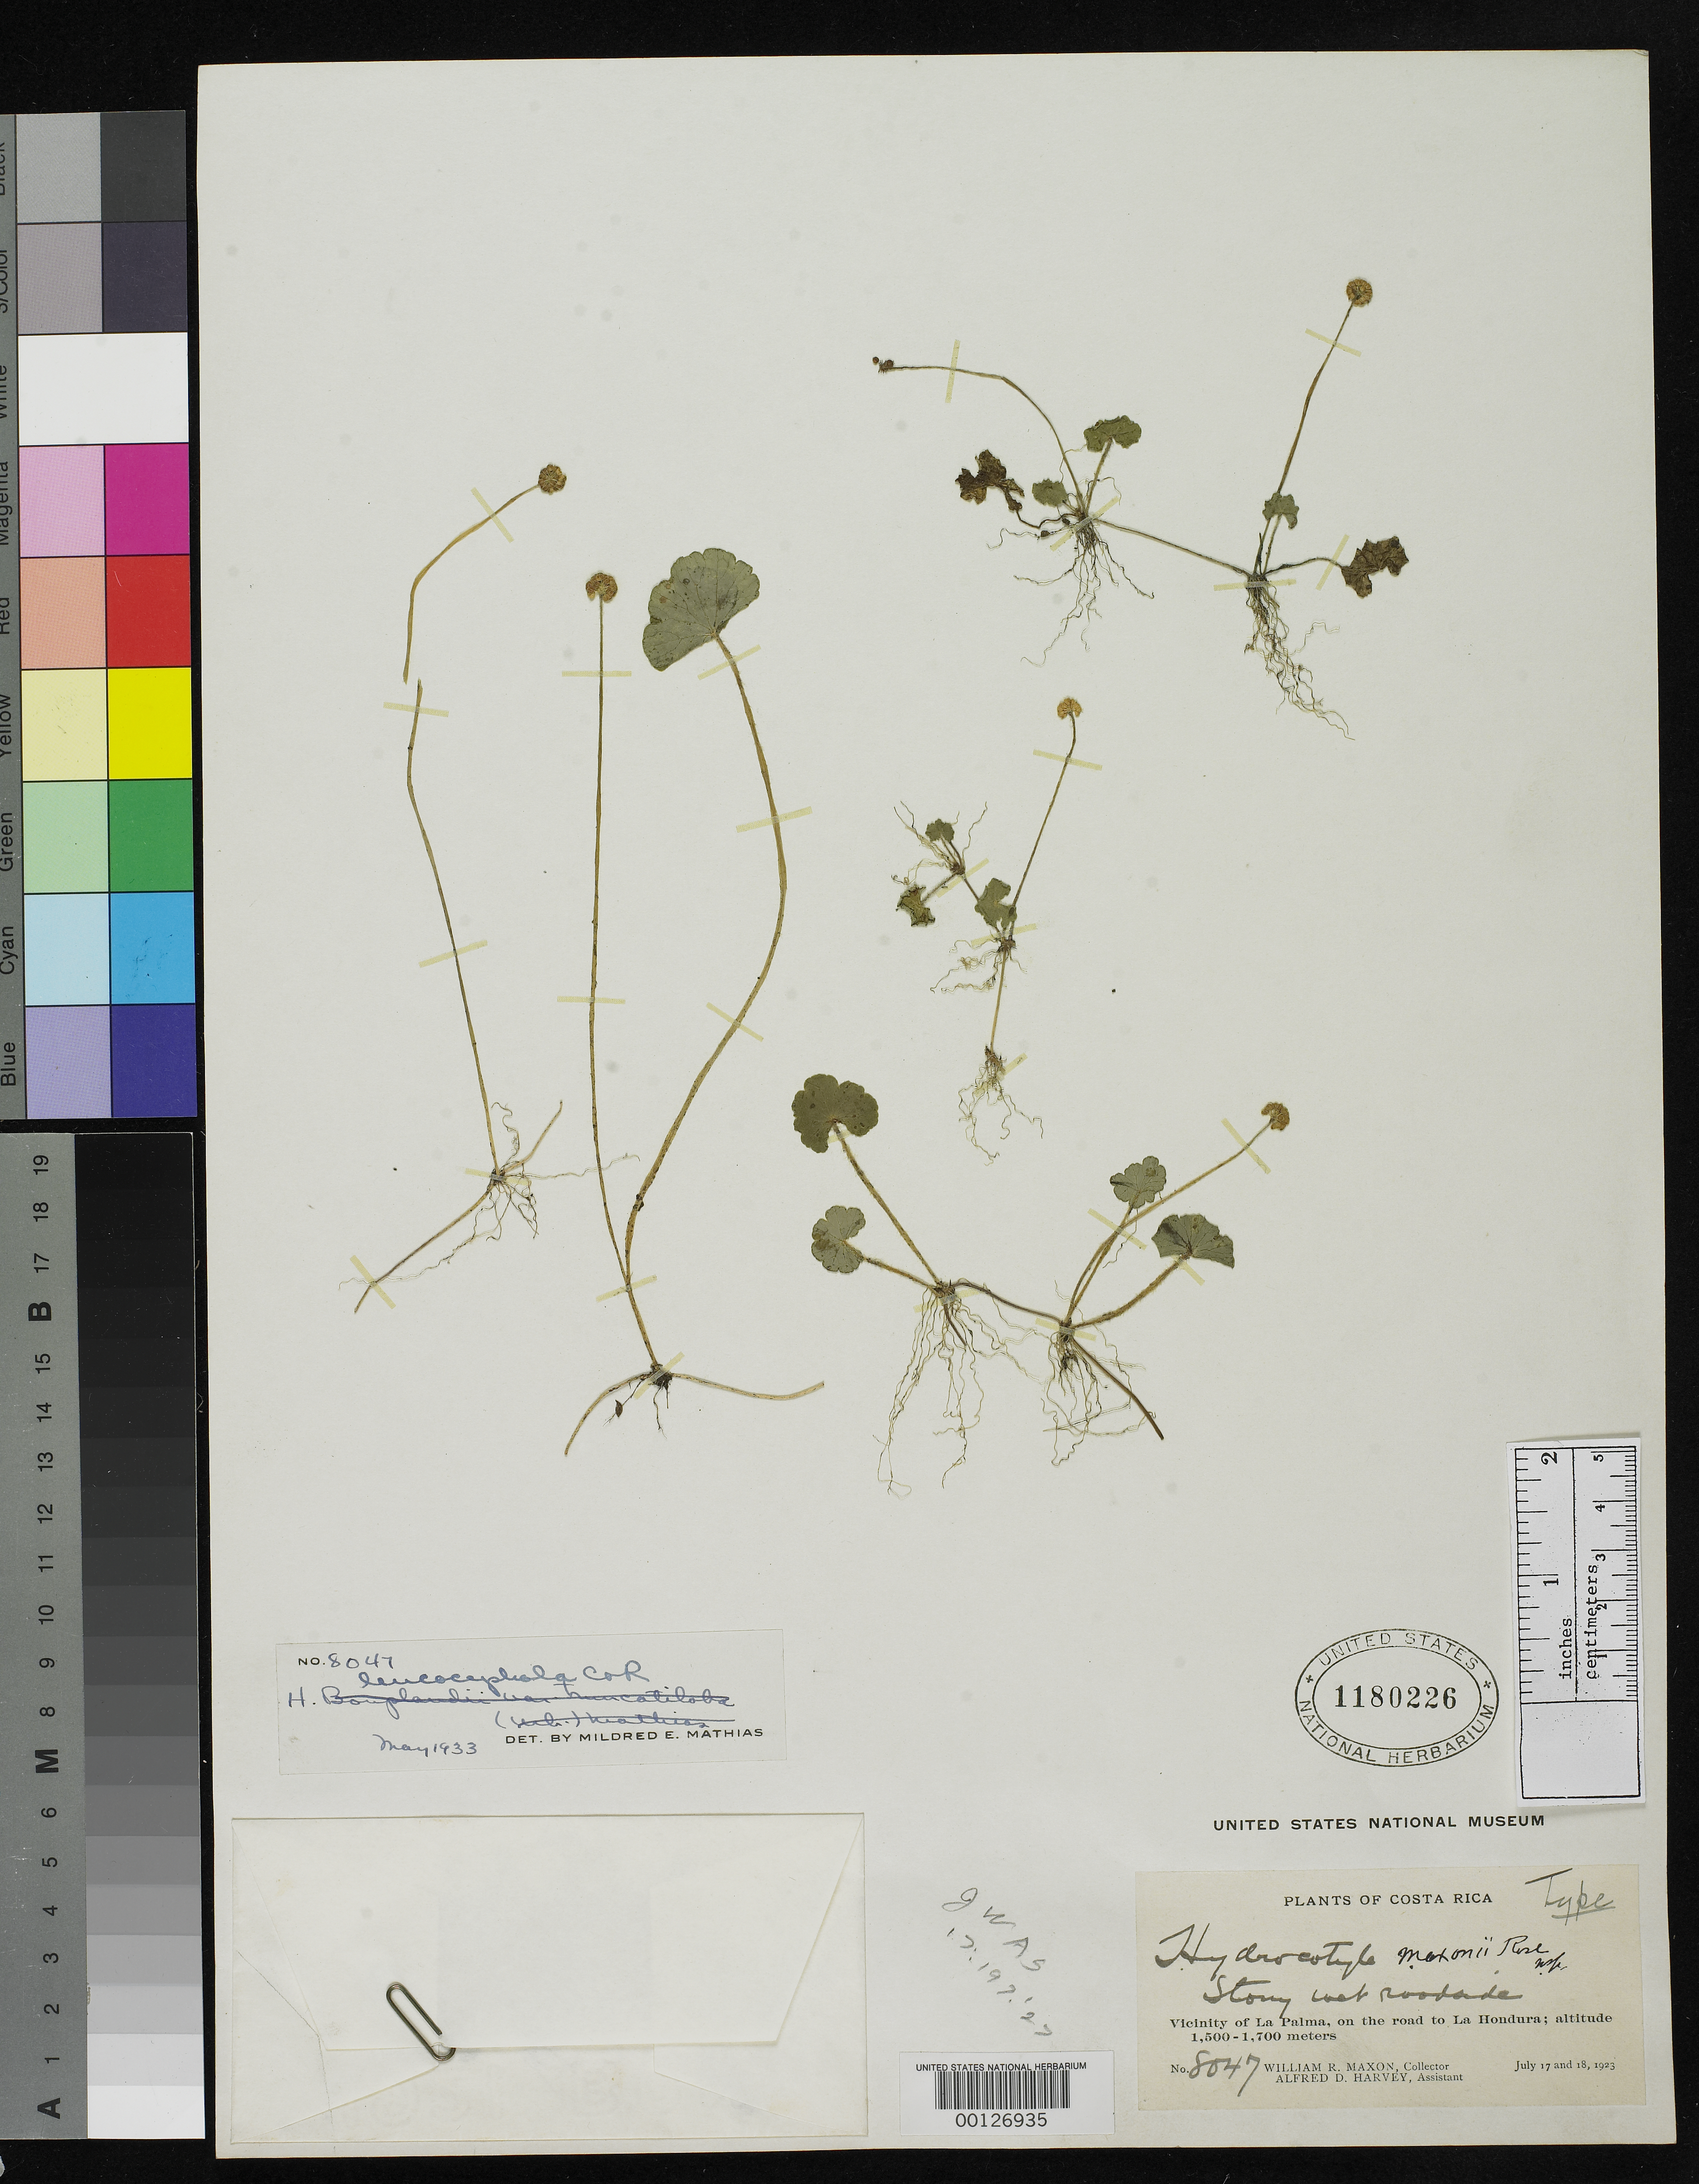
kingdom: Plantae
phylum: Tracheophyta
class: Magnoliopsida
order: Apiales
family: Araliaceae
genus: Hydrocotyle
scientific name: Hydrocotyle maxonii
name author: Rose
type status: Holotype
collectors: W. R. Maxon & A. D. Harvey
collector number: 8047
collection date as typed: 17 Jul 1923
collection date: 1923-07-17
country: Costa Rica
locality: Near La Palma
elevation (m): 1500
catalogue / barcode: US 1180226